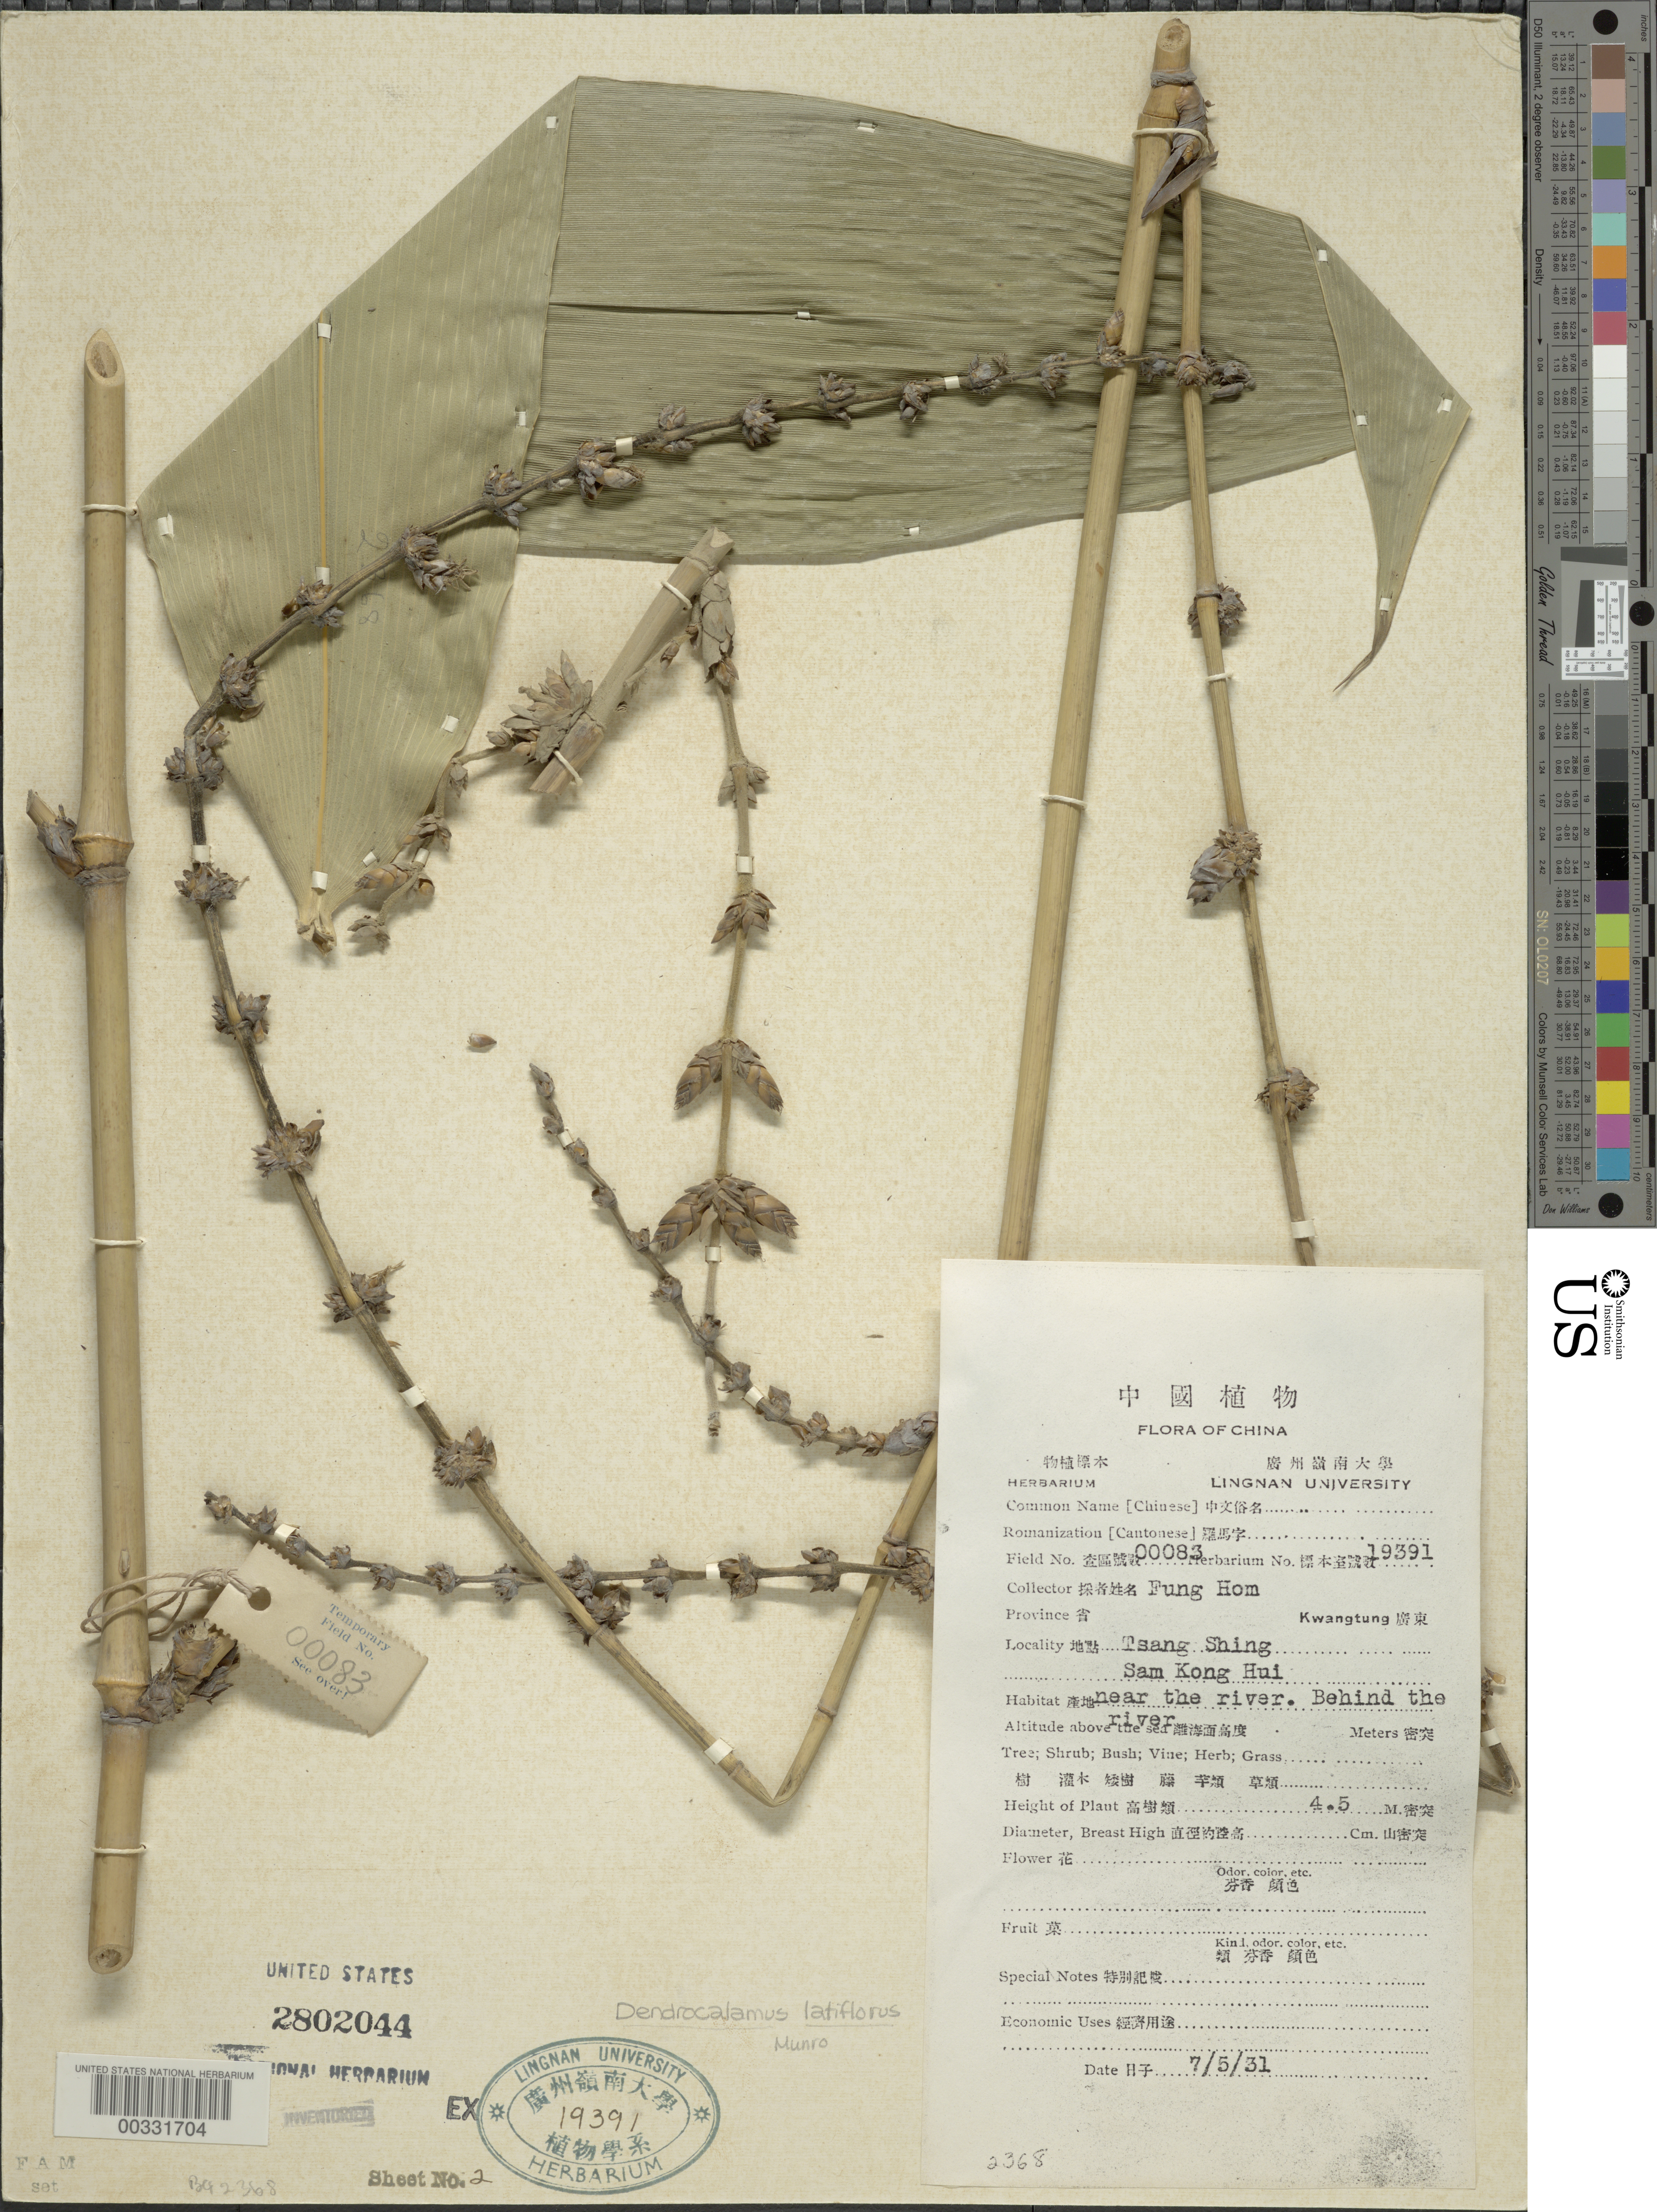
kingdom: Plantae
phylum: Tracheophyta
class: Liliopsida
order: Poales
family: Poaceae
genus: Dendrocalamus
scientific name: Dendrocalamus latiflorus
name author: Munro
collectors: H. L. Fung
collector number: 83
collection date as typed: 05 Jul 1931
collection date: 1931-07-05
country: China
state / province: Guangdong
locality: Tsang shing, sam kong hui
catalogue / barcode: US 2802044